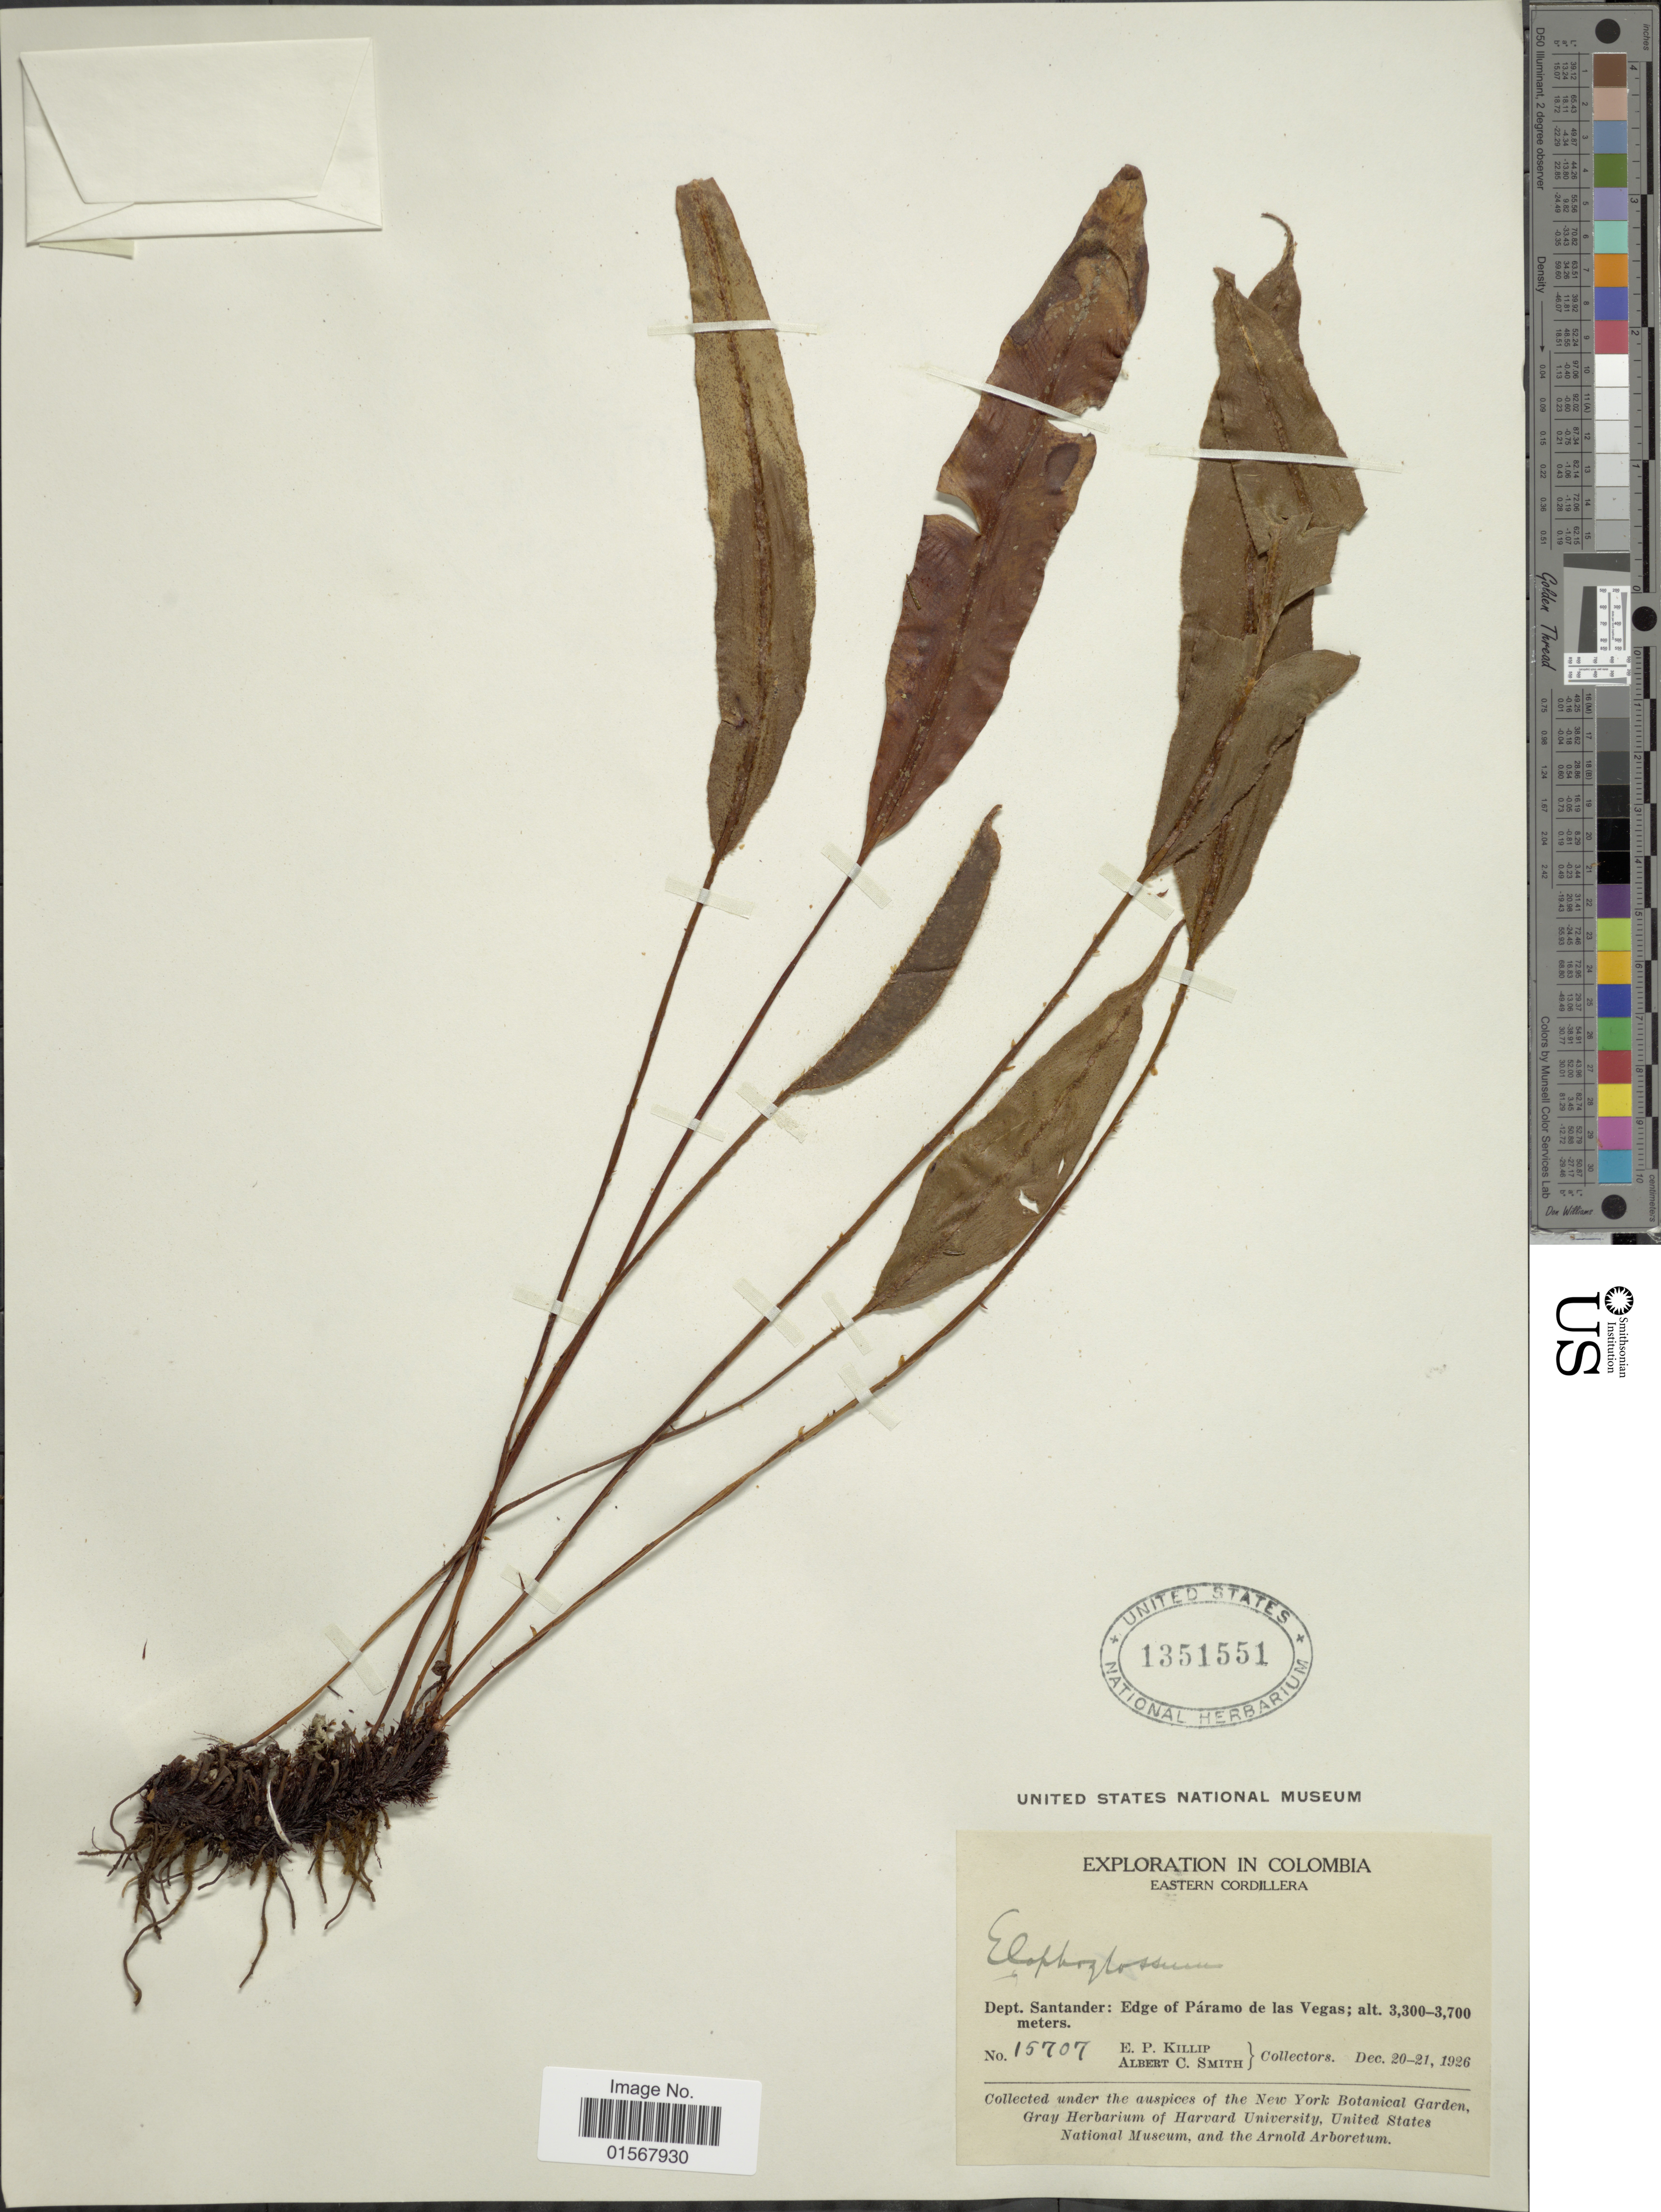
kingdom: Plantae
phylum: Tracheophyta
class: Polypodiopsida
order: Polypodiales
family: Dryopteridaceae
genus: Elaphoglossum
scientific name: Elaphoglossum petiolatum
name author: (Sw.) Urb.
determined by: Vasco, A.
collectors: E. P. Killip & A. C. Smith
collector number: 15707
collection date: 1926-12-20/1926-12-21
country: Colombia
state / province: Santander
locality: Dept. Santander: Edge of Paramo de las Vegas, Eastern Cordillera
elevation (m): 3300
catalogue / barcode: US 1351551